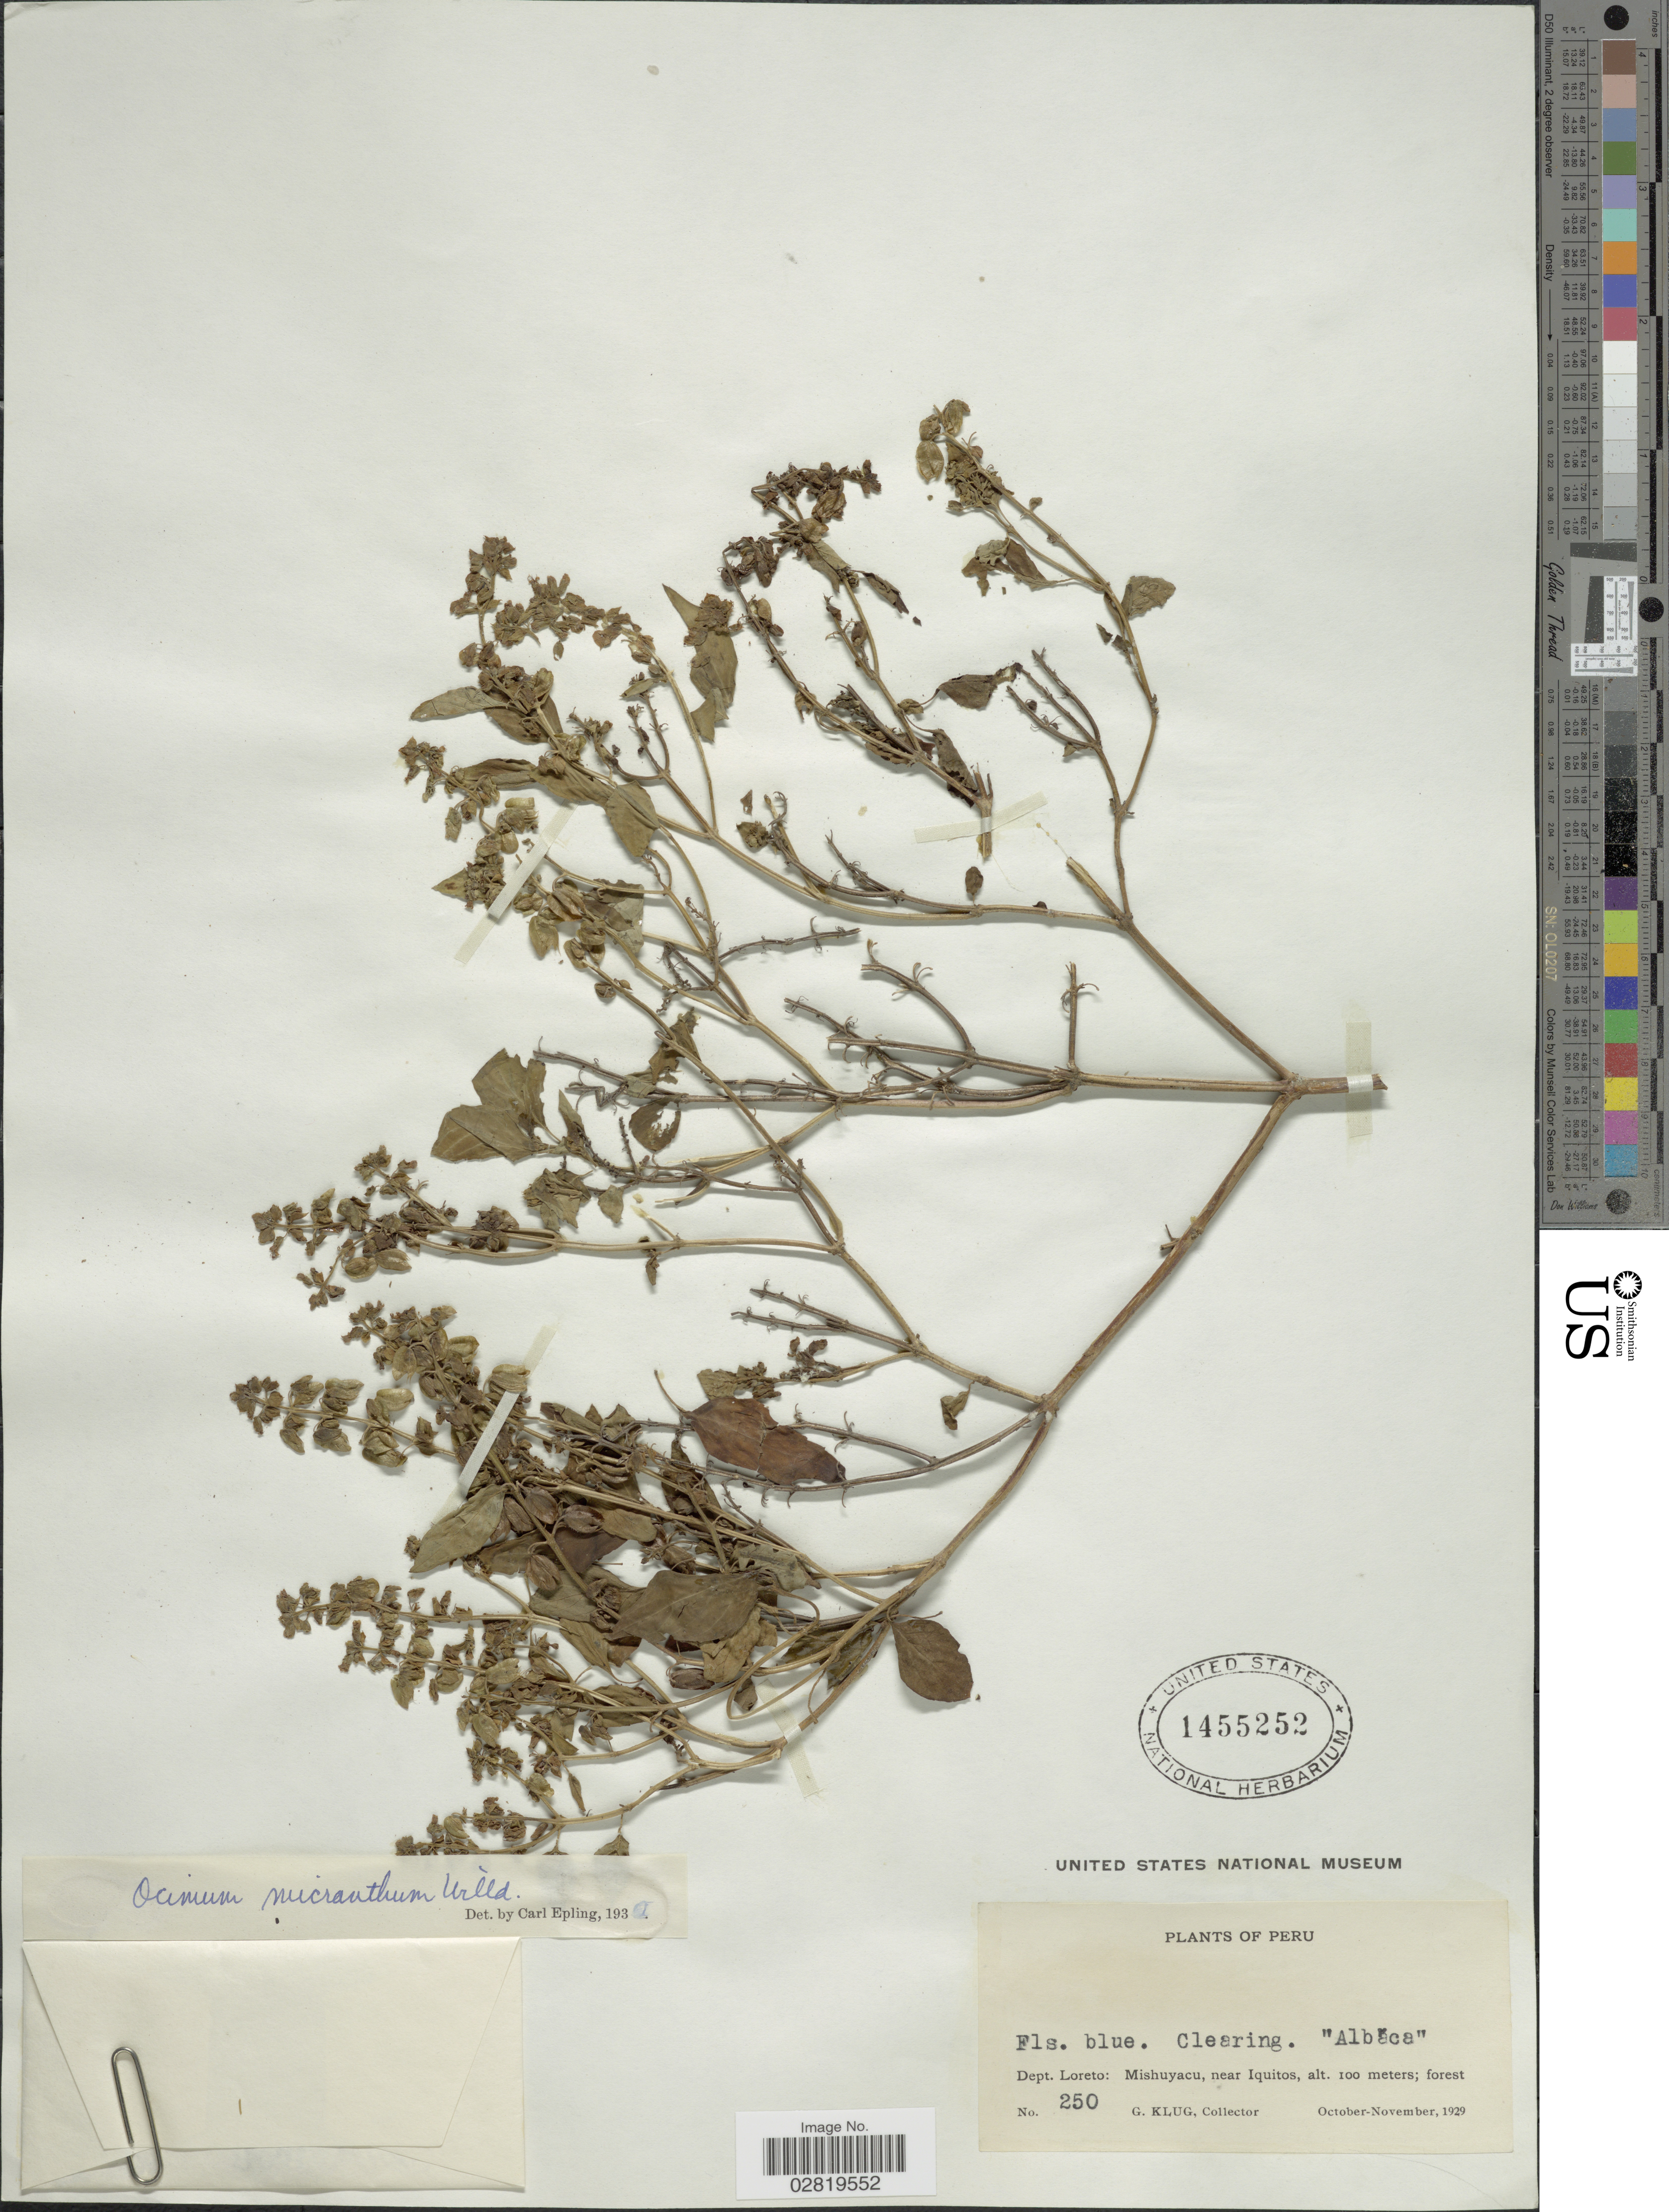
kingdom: Plantae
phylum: Tracheophyta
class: Magnoliopsida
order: Lamiales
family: Lamiaceae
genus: Ocimum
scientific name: Ocimum micranthum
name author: Willd.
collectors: G. Klug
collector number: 250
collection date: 1929-10/1929-11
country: Peru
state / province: Loreto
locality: Dept. Loreto: Mishuyacu, near Iquitos.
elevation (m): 100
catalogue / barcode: US 1455252